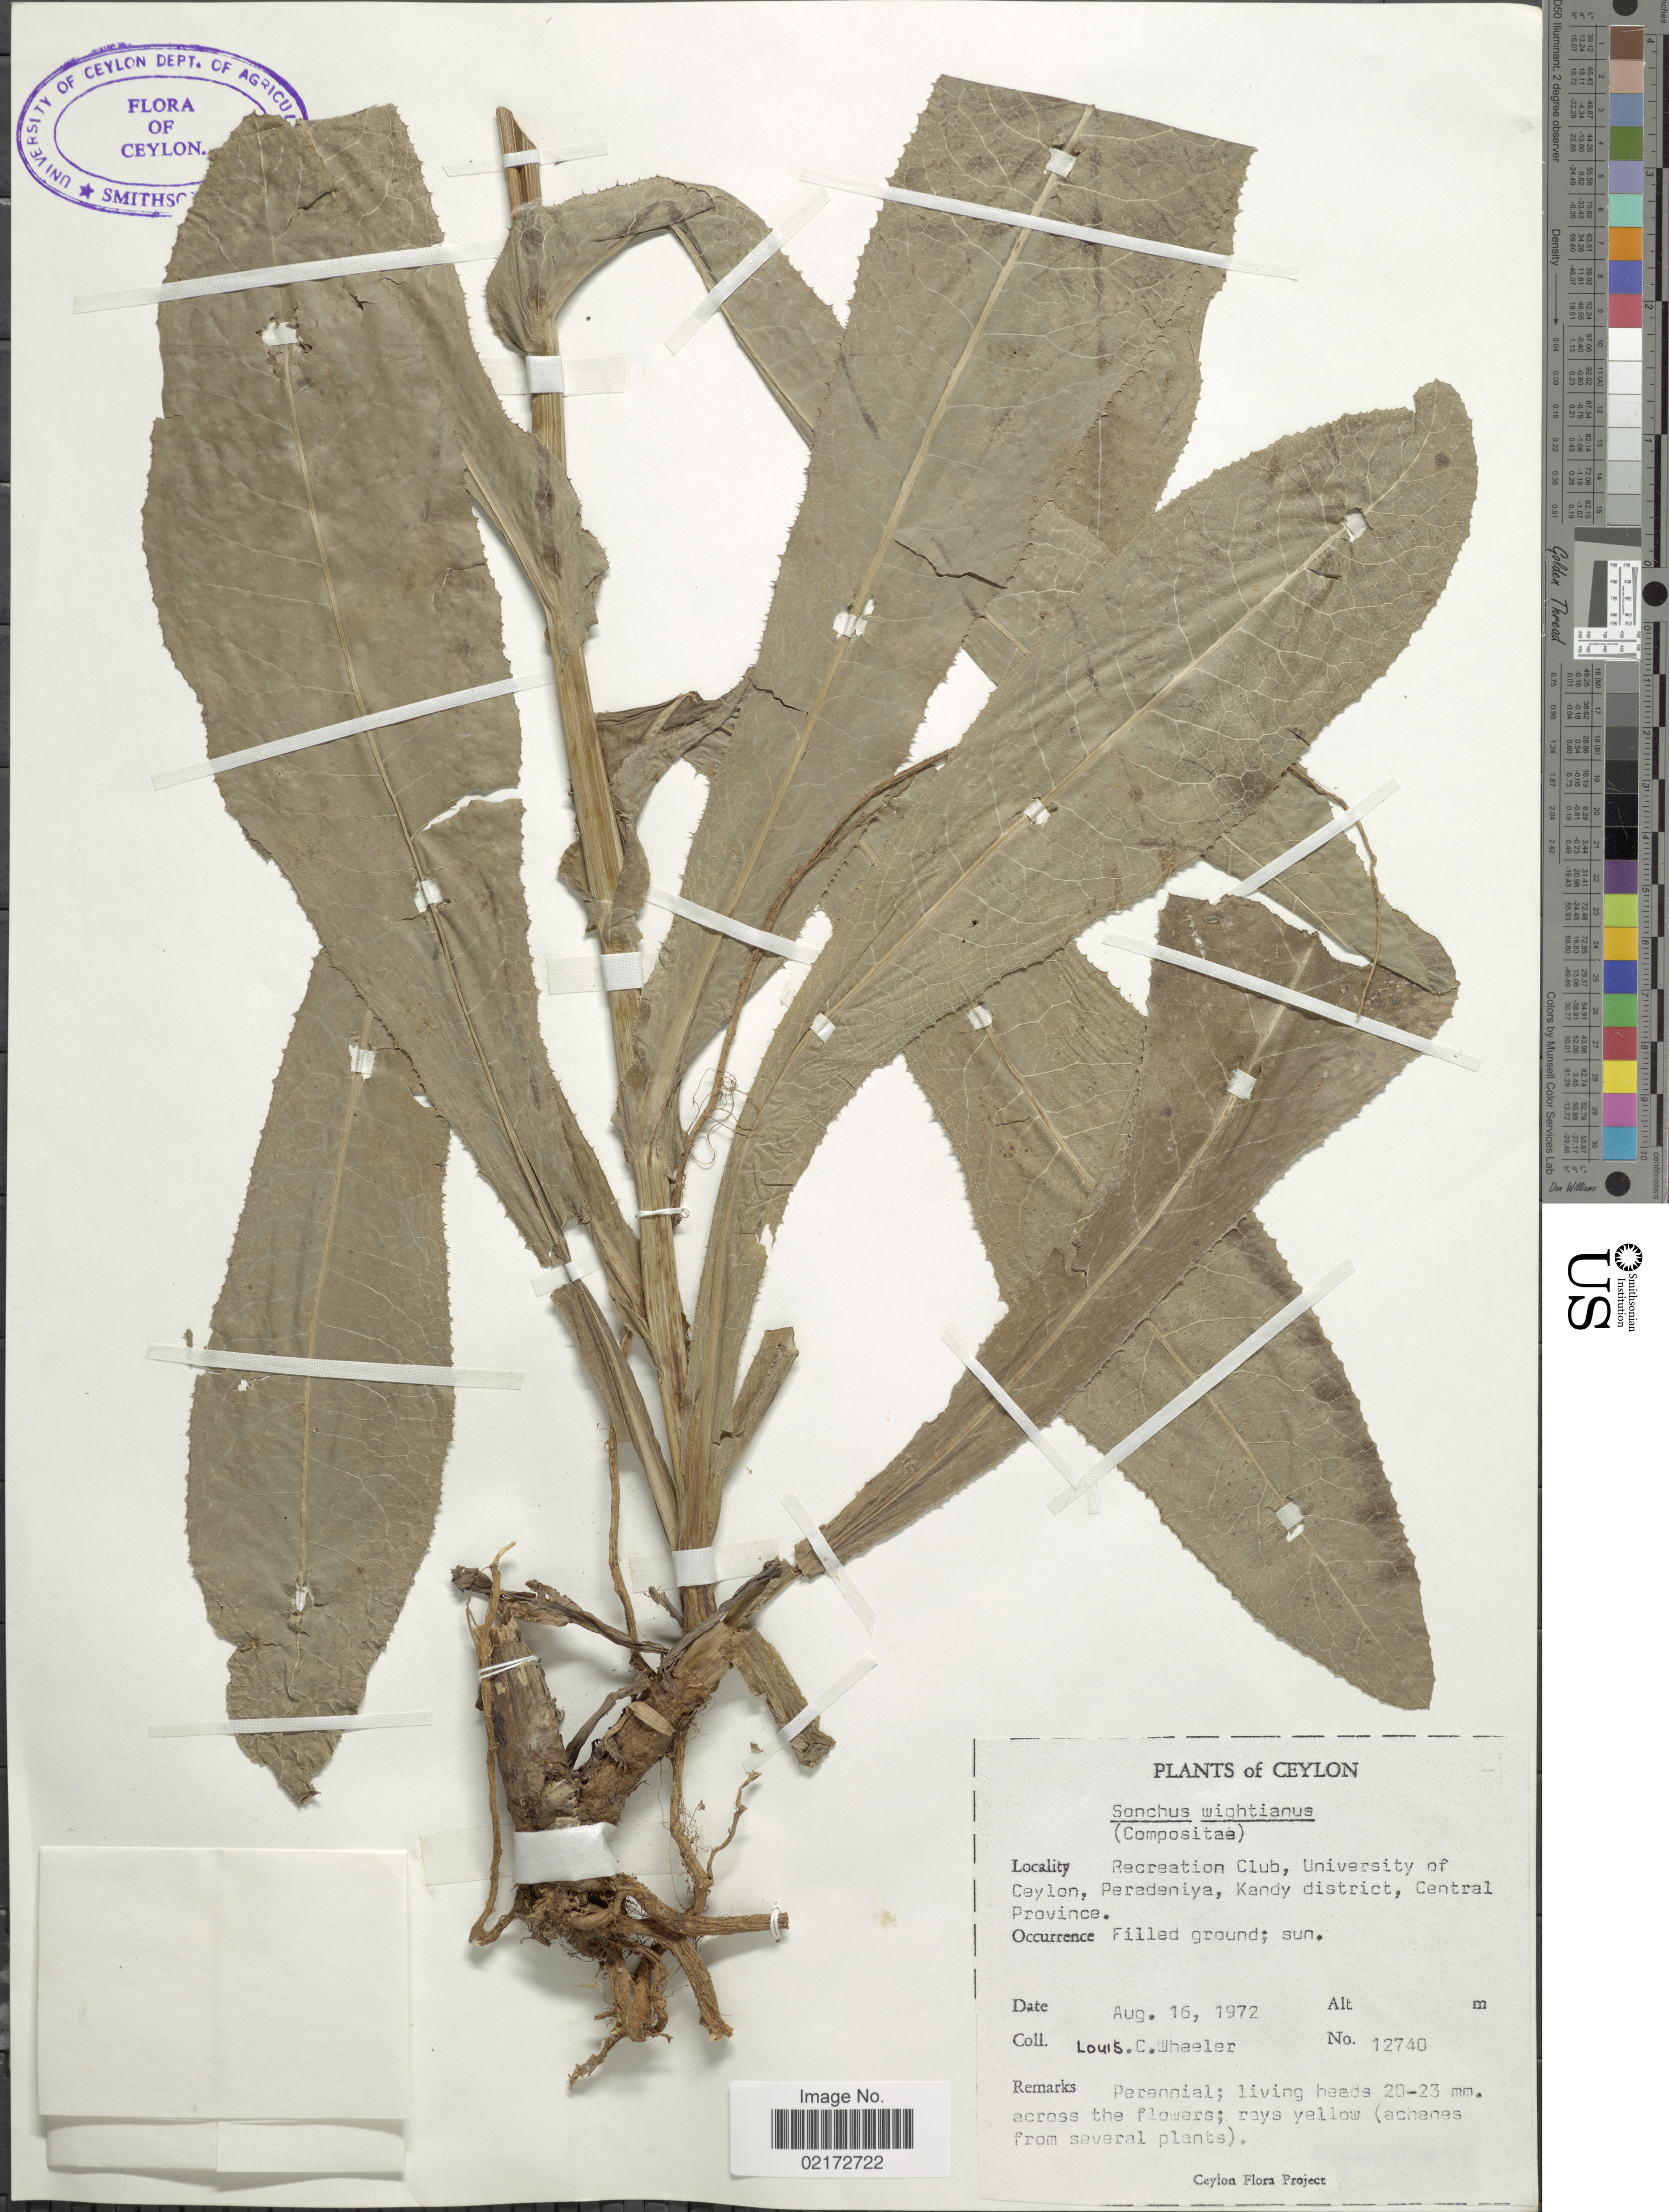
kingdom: Plantae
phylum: Tracheophyta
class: Magnoliopsida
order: Asterales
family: Asteraceae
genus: Sonchus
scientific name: Sonchus wightianus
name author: DC.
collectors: L. C. Wheeler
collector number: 12740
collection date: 1972-08-16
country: Sri Lanka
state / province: Central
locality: Ceylon. Recreation Club, University of Ceylon, Peradeniya, Kandy district, Central Province